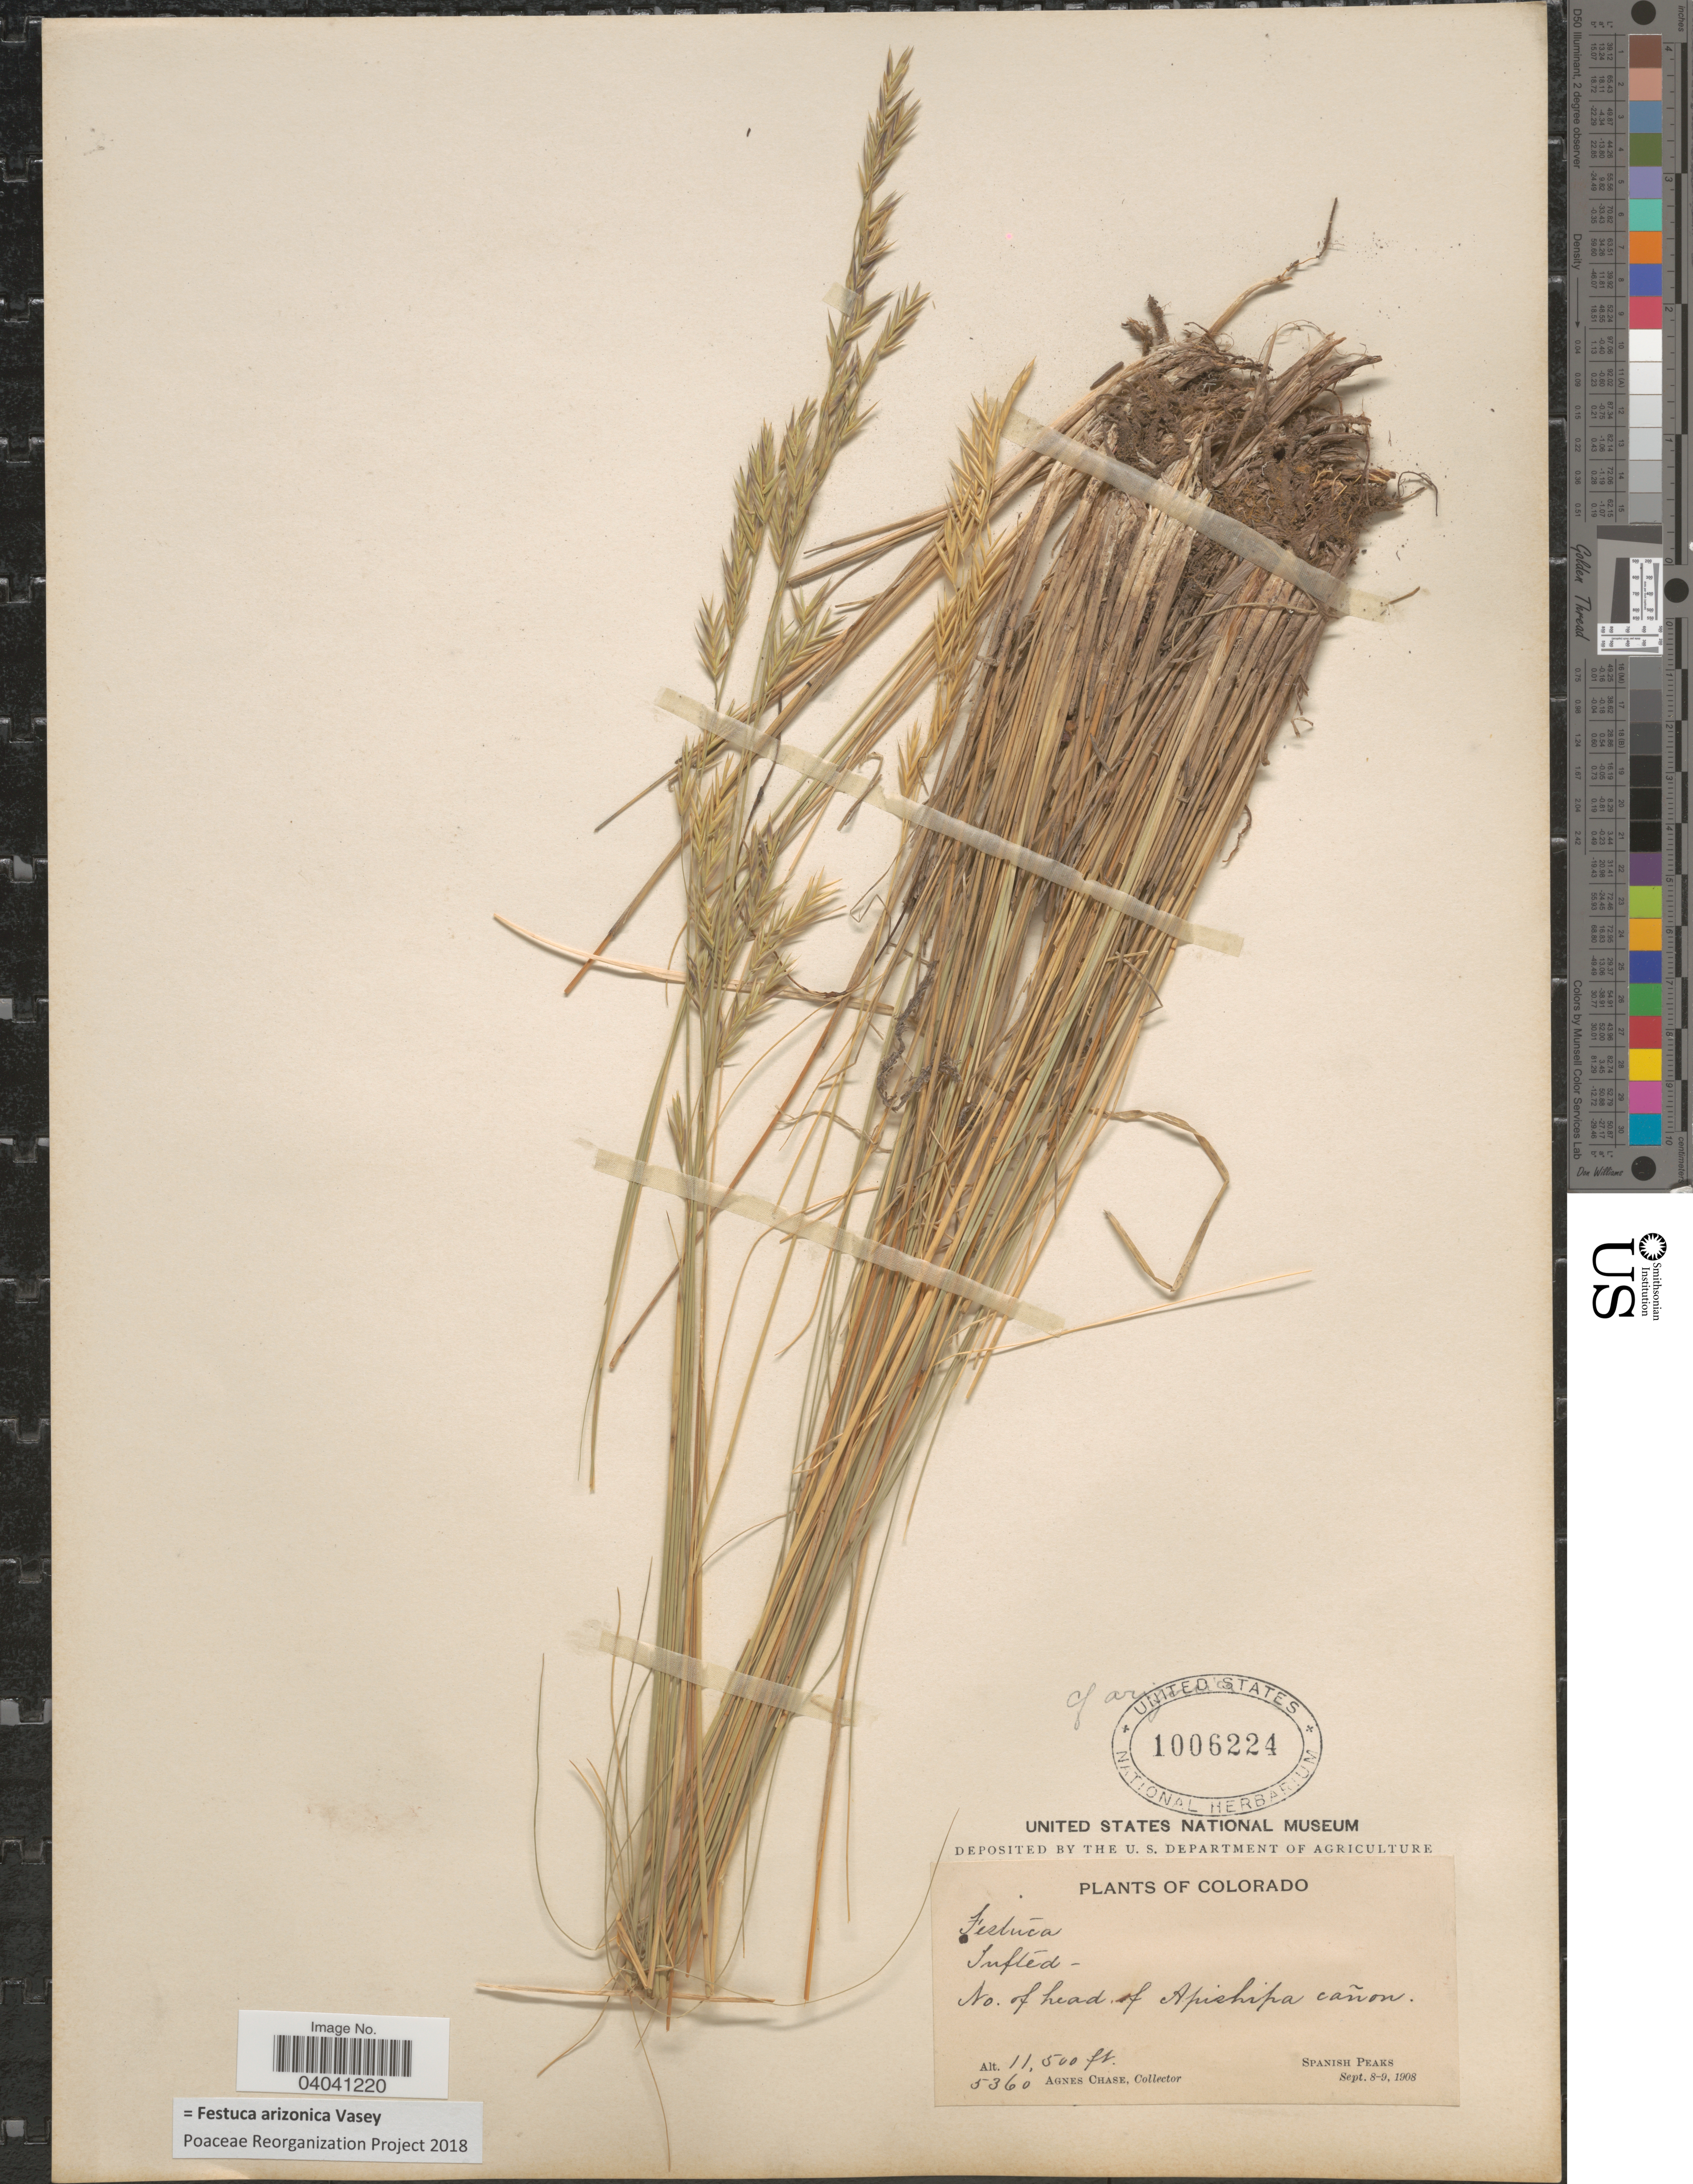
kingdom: Plantae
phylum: Tracheophyta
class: Liliopsida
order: Poales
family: Poaceae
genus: Festuca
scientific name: Festuca arizonica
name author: Vasey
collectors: A. Chase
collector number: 5360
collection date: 1908-09-08/1908-09-09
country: United States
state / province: Colorado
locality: No. of head of Apishipa cañon. Spanish Peaks.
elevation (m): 3505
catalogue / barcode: US 1006224